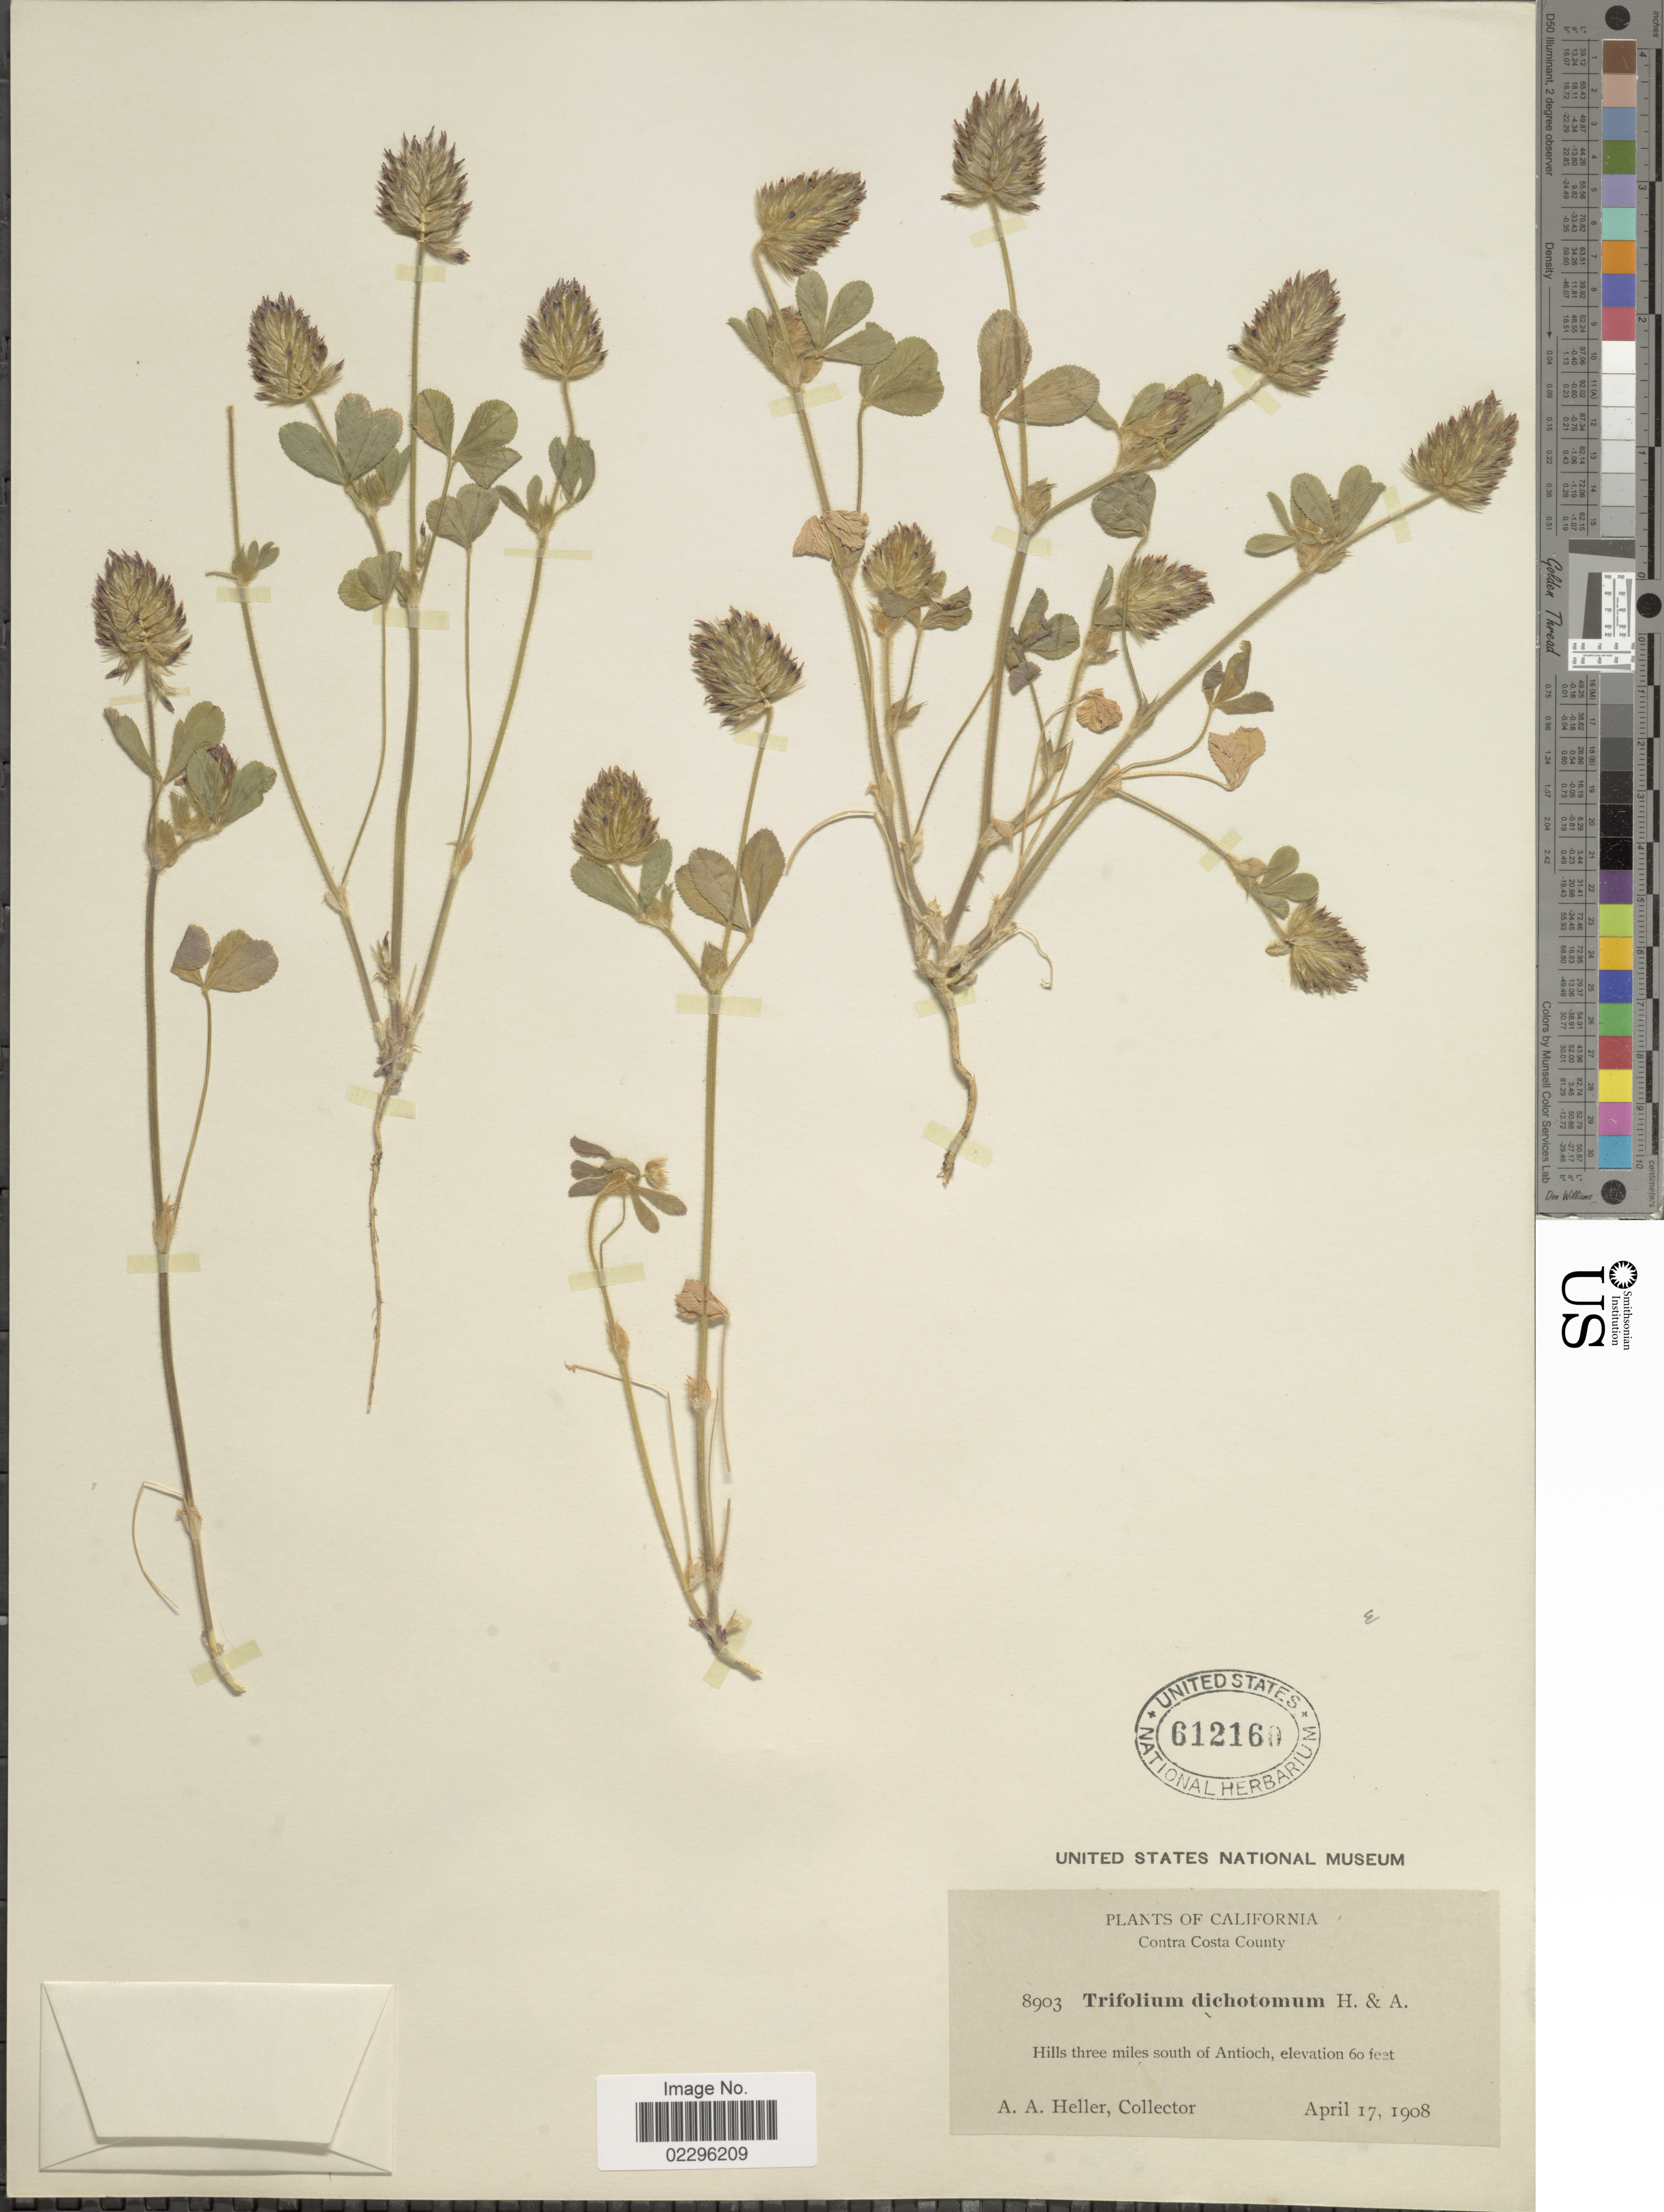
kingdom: Plantae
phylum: Tracheophyta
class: Magnoliopsida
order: Fabales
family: Fabaceae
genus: Trifolium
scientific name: Trifolium dichotomum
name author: Hook. & Arn.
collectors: A. A. Heller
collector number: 8903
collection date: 1908-04-17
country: United States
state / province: California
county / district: Contra Costa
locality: Contra Costa County, Hills three miles south of Antioch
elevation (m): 18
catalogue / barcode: US 612160